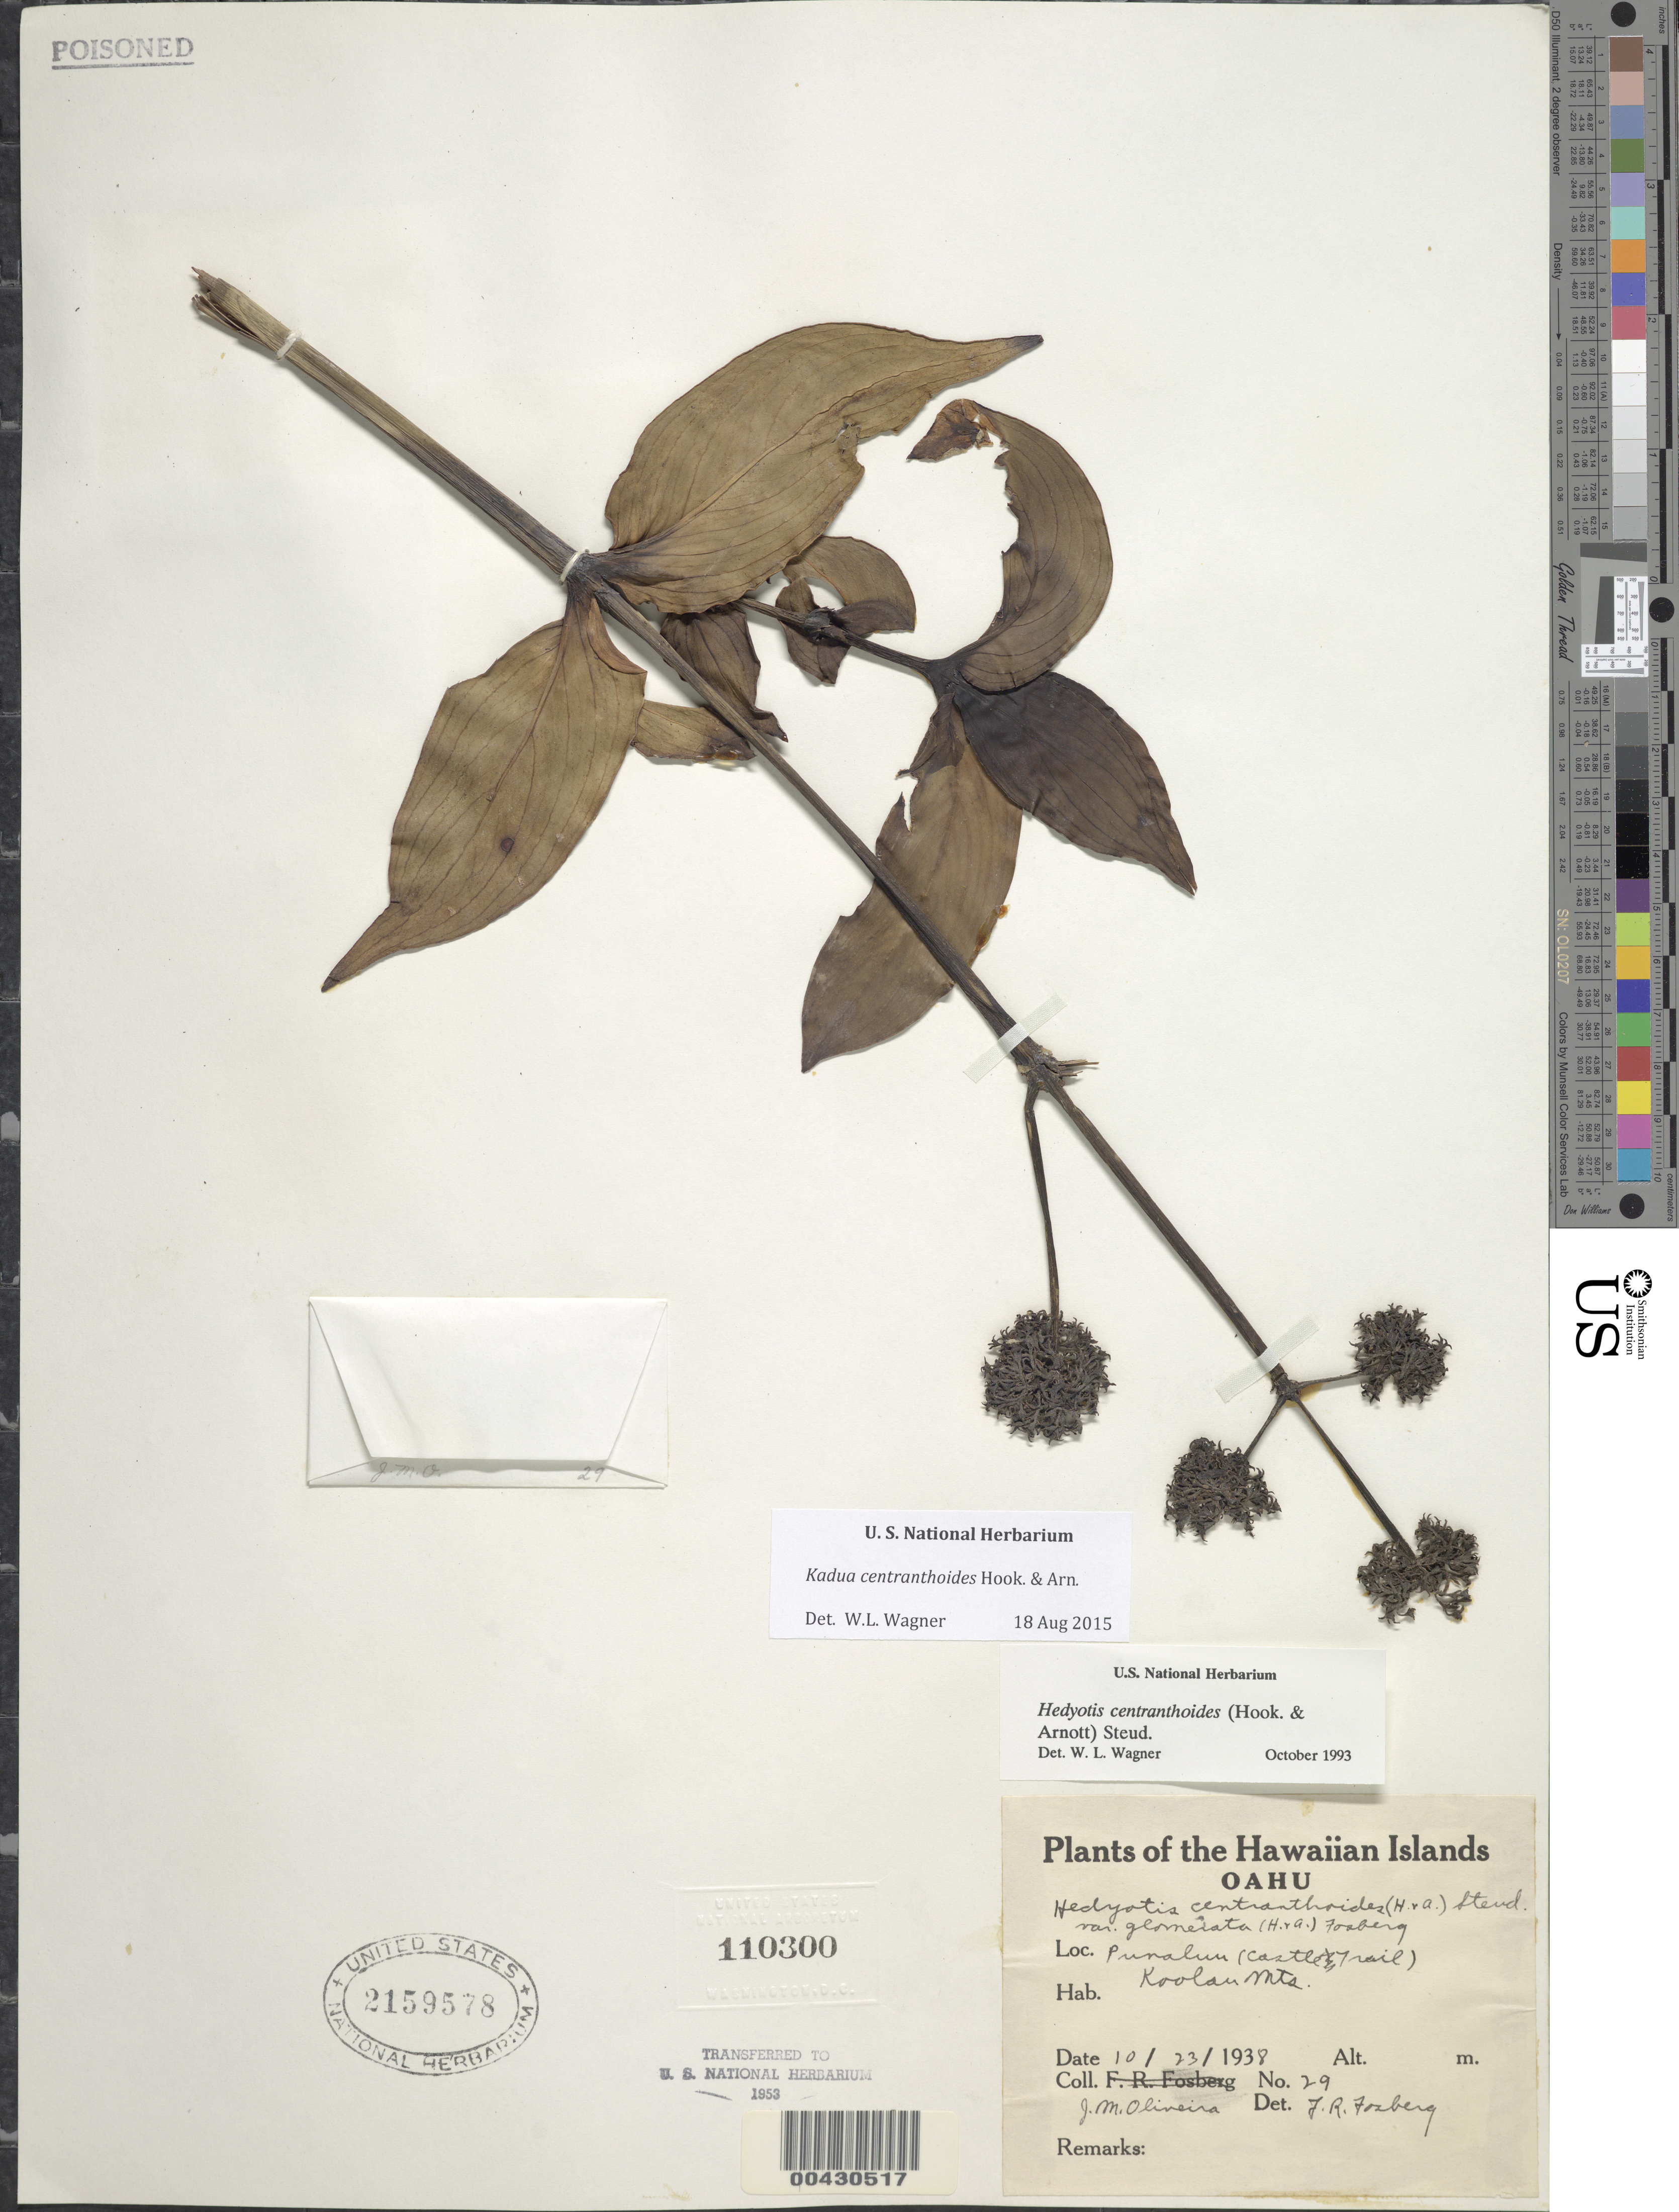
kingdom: Plantae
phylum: Tracheophyta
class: Magnoliopsida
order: Gentianales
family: Rubiaceae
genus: Kadua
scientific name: Kadua centranthoides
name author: Hook. & Arn.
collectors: J. Oliveira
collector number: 29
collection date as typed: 23 Oct 1938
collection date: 1938-10-23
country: United States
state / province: Hawaii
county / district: Honolulu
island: Oahu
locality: Punaluu (Castle Trail), Koolau Mountains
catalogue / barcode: US 2159578